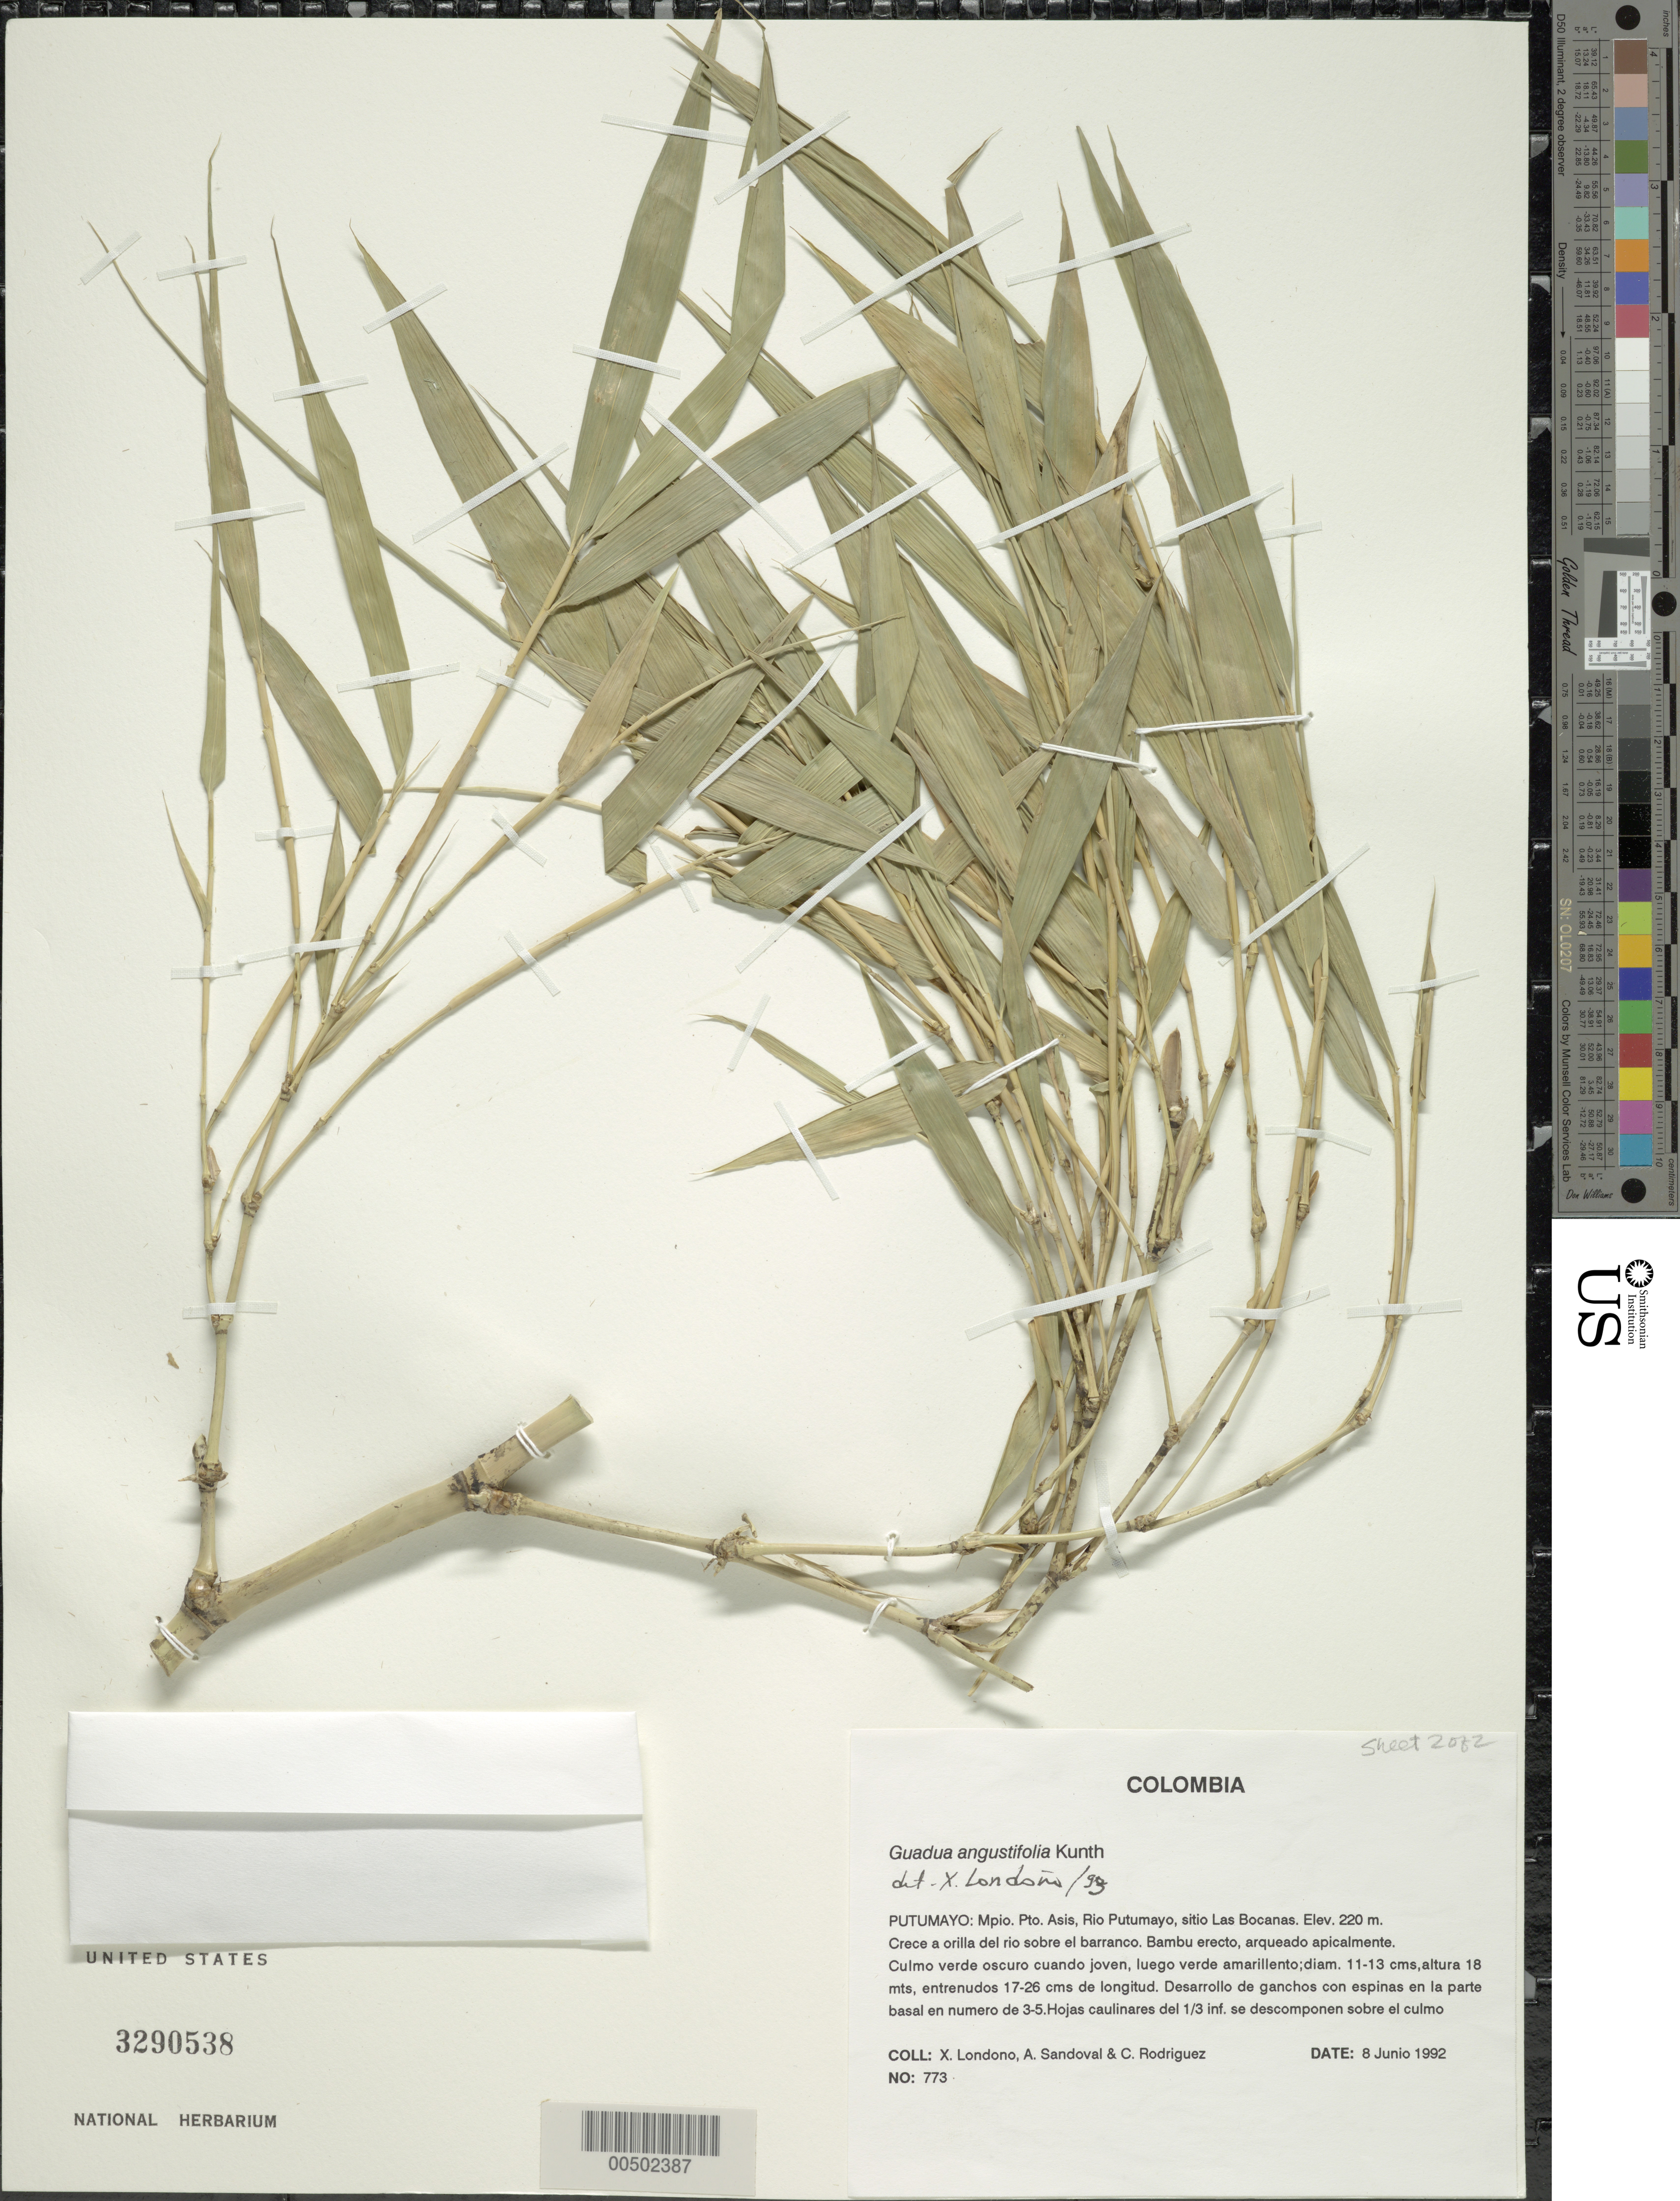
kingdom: Plantae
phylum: Tracheophyta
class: Liliopsida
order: Poales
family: Poaceae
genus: Guadua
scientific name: Guadua angustifolia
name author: Kunth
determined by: Londoño, X., (TULV), Jardin Botanico "Juan Maria Cespedes"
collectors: X. Londoño, A. Sandoval & C. Rodriguez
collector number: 773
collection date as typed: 08 Jun 1992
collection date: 1992-06-08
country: Colombia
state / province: Putumayo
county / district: Puerto Asis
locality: Rio Putumayo, Sitio las Bocanas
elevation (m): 220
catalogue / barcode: US 3290538